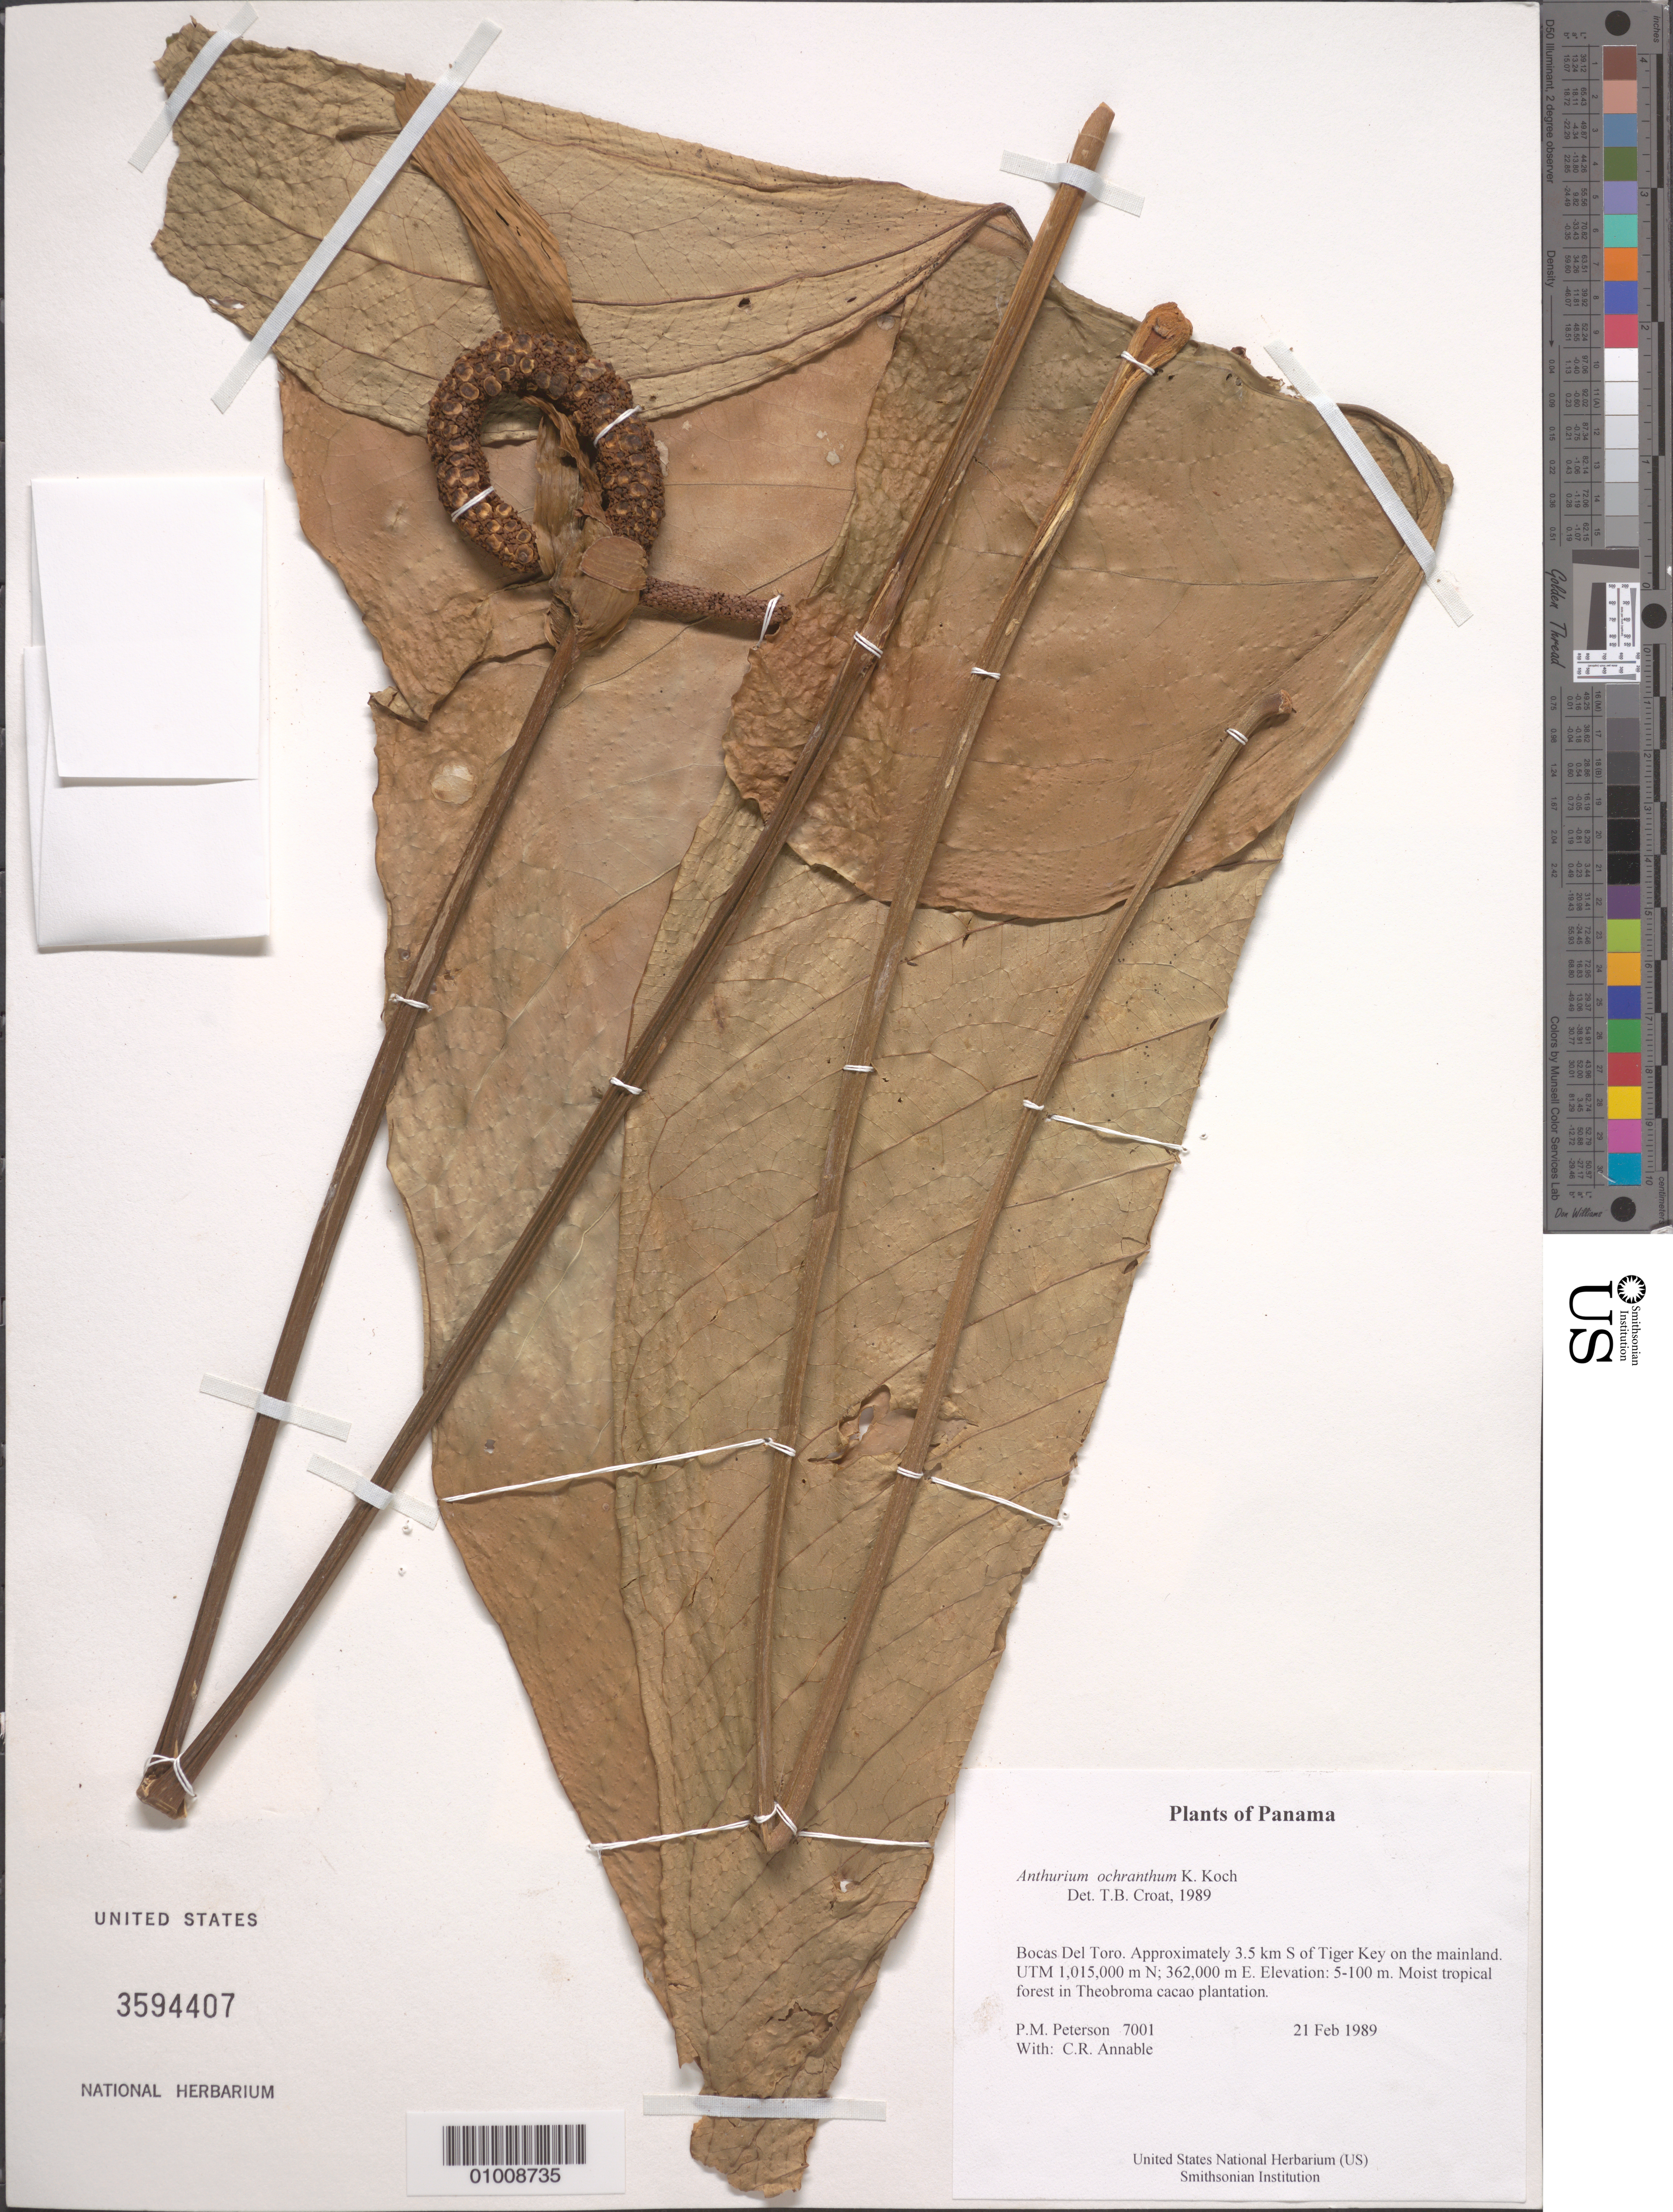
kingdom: Plantae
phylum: Tracheophyta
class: Liliopsida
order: Alismatales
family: Araceae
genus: Anthurium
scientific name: Anthurium ochranthum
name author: K. Koch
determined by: Croat, Thomas B., Missouri Botanical Garden (MO)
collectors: P. M. Peterson & C. R. Annable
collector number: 07001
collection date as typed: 21 Feb 1989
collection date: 1989-02-21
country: Panama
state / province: Bocas del Toro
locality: Approximately 3.5 km S of Tiger Key on the mainland. UTM 1,015,000 m N; 362,000 m E.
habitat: Moist tropical forest in Theobroma cacao plantation.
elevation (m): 5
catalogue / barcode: US 3594407